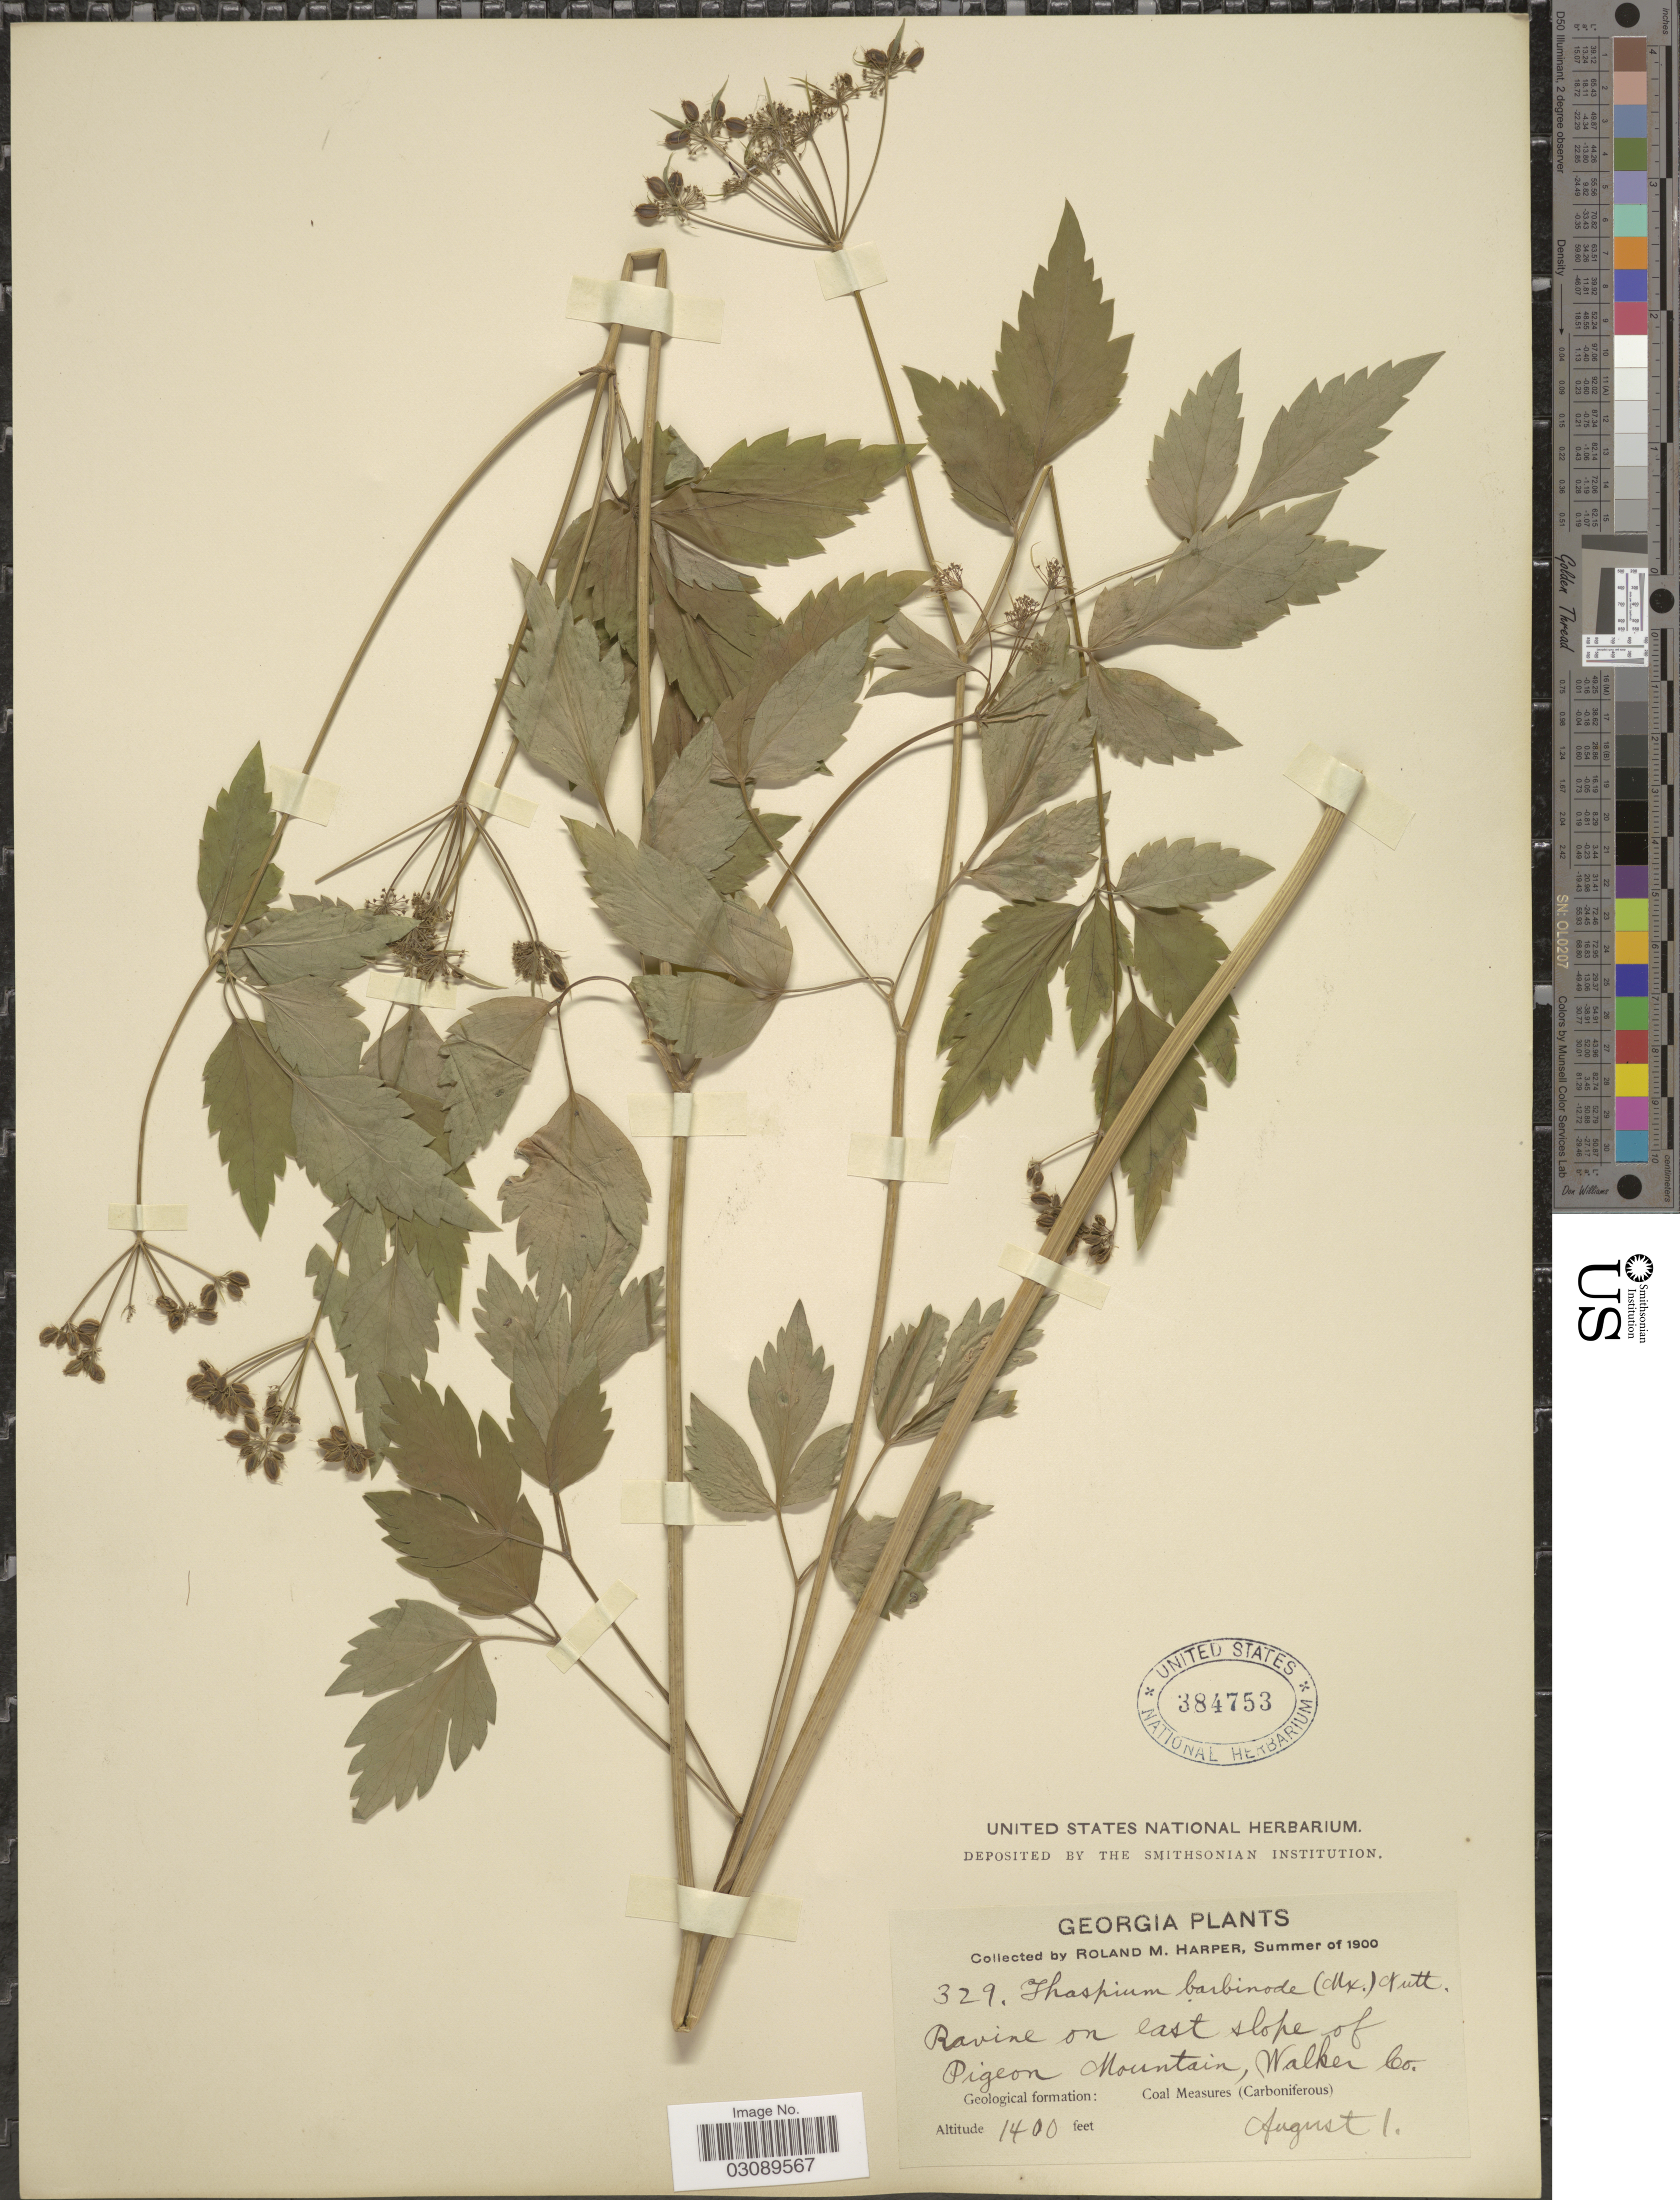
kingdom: Plantae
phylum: Tracheophyta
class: Magnoliopsida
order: Apiales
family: Apiaceae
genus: Thaspium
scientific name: Thaspium barbinode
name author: (Michx.) Nutt.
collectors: R. M. Harper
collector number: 329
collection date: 1900-08-01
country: United States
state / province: Georgia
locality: Ravine on east slope of Pigeon Mountain, Walker Co.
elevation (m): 427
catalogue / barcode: US 384753